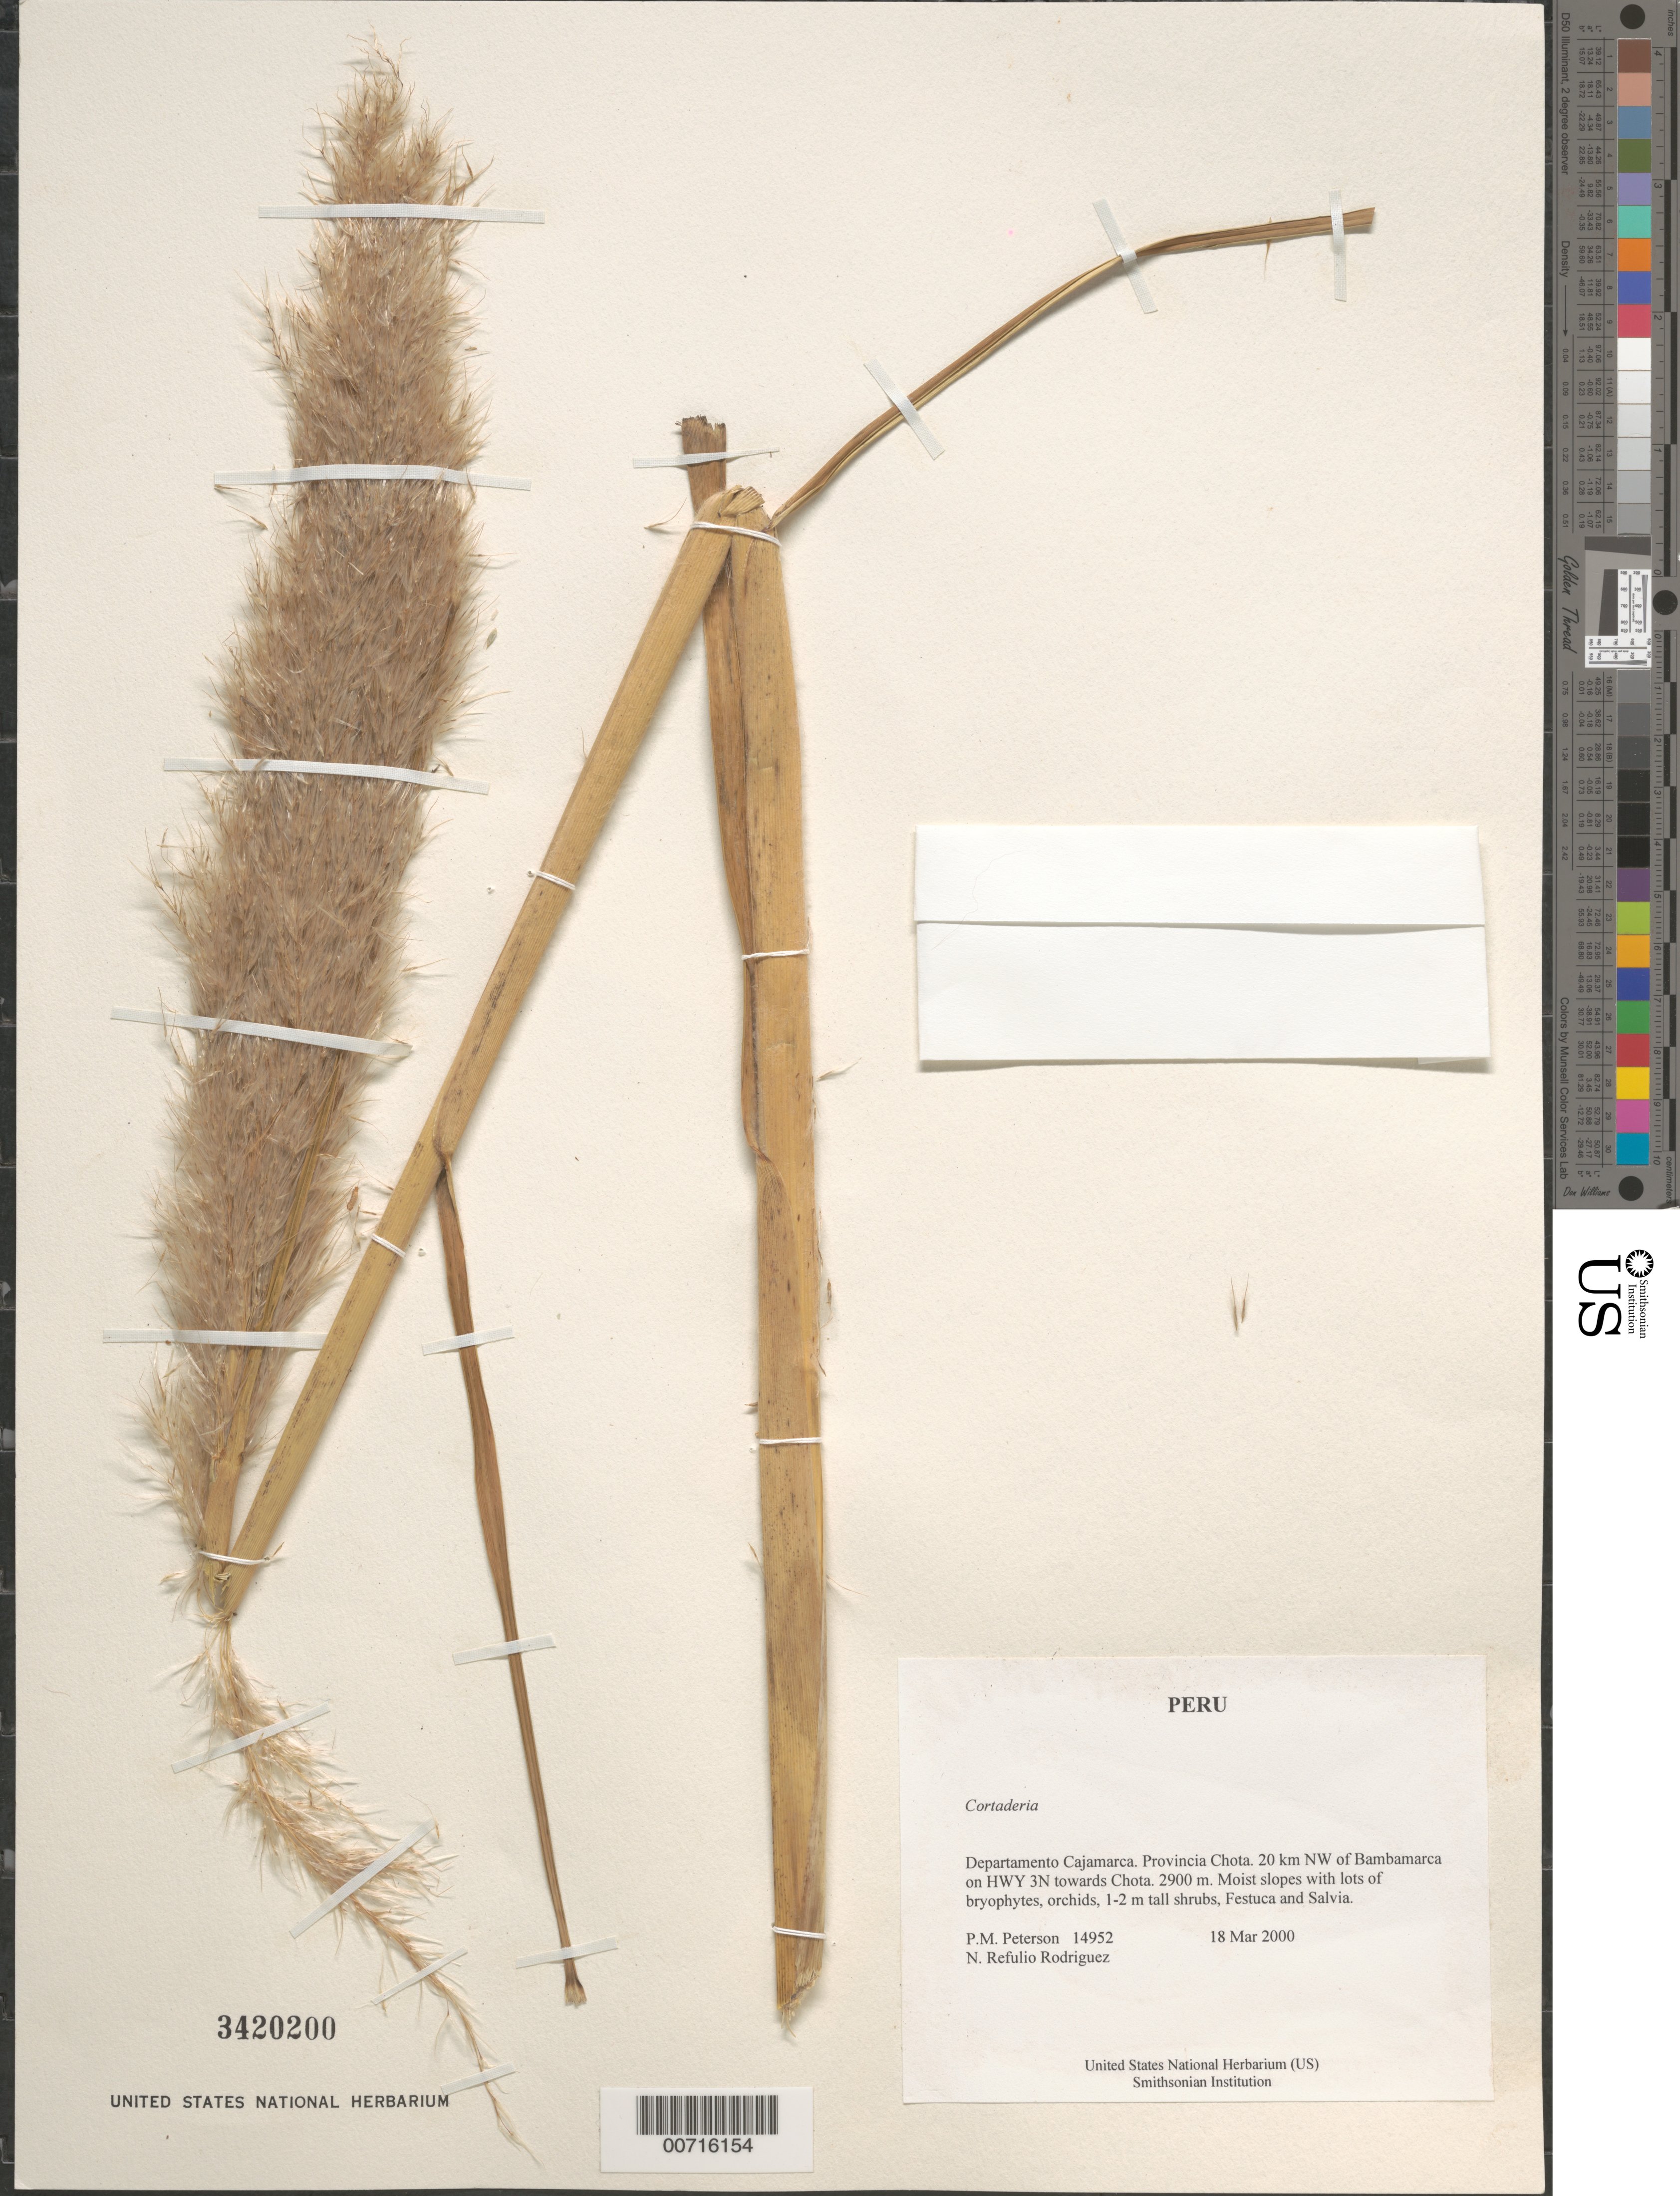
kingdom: Plantae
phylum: Tracheophyta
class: Liliopsida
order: Poales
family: Poaceae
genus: Cortaderia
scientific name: Cortaderia sp.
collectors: P. M. Peterson & N. Refulio-Rodríguez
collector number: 14952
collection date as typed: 18 Mar 2000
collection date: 2000-03-18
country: Peru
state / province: Cajamarca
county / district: Chota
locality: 20 km NW of Bambamarca on HWY 3N towards Chota.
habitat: Moist slopes with lots of bryophytes, orchids, 1-2 m tall shrubs, Festuca and Salvia.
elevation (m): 2900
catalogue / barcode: US 3420200